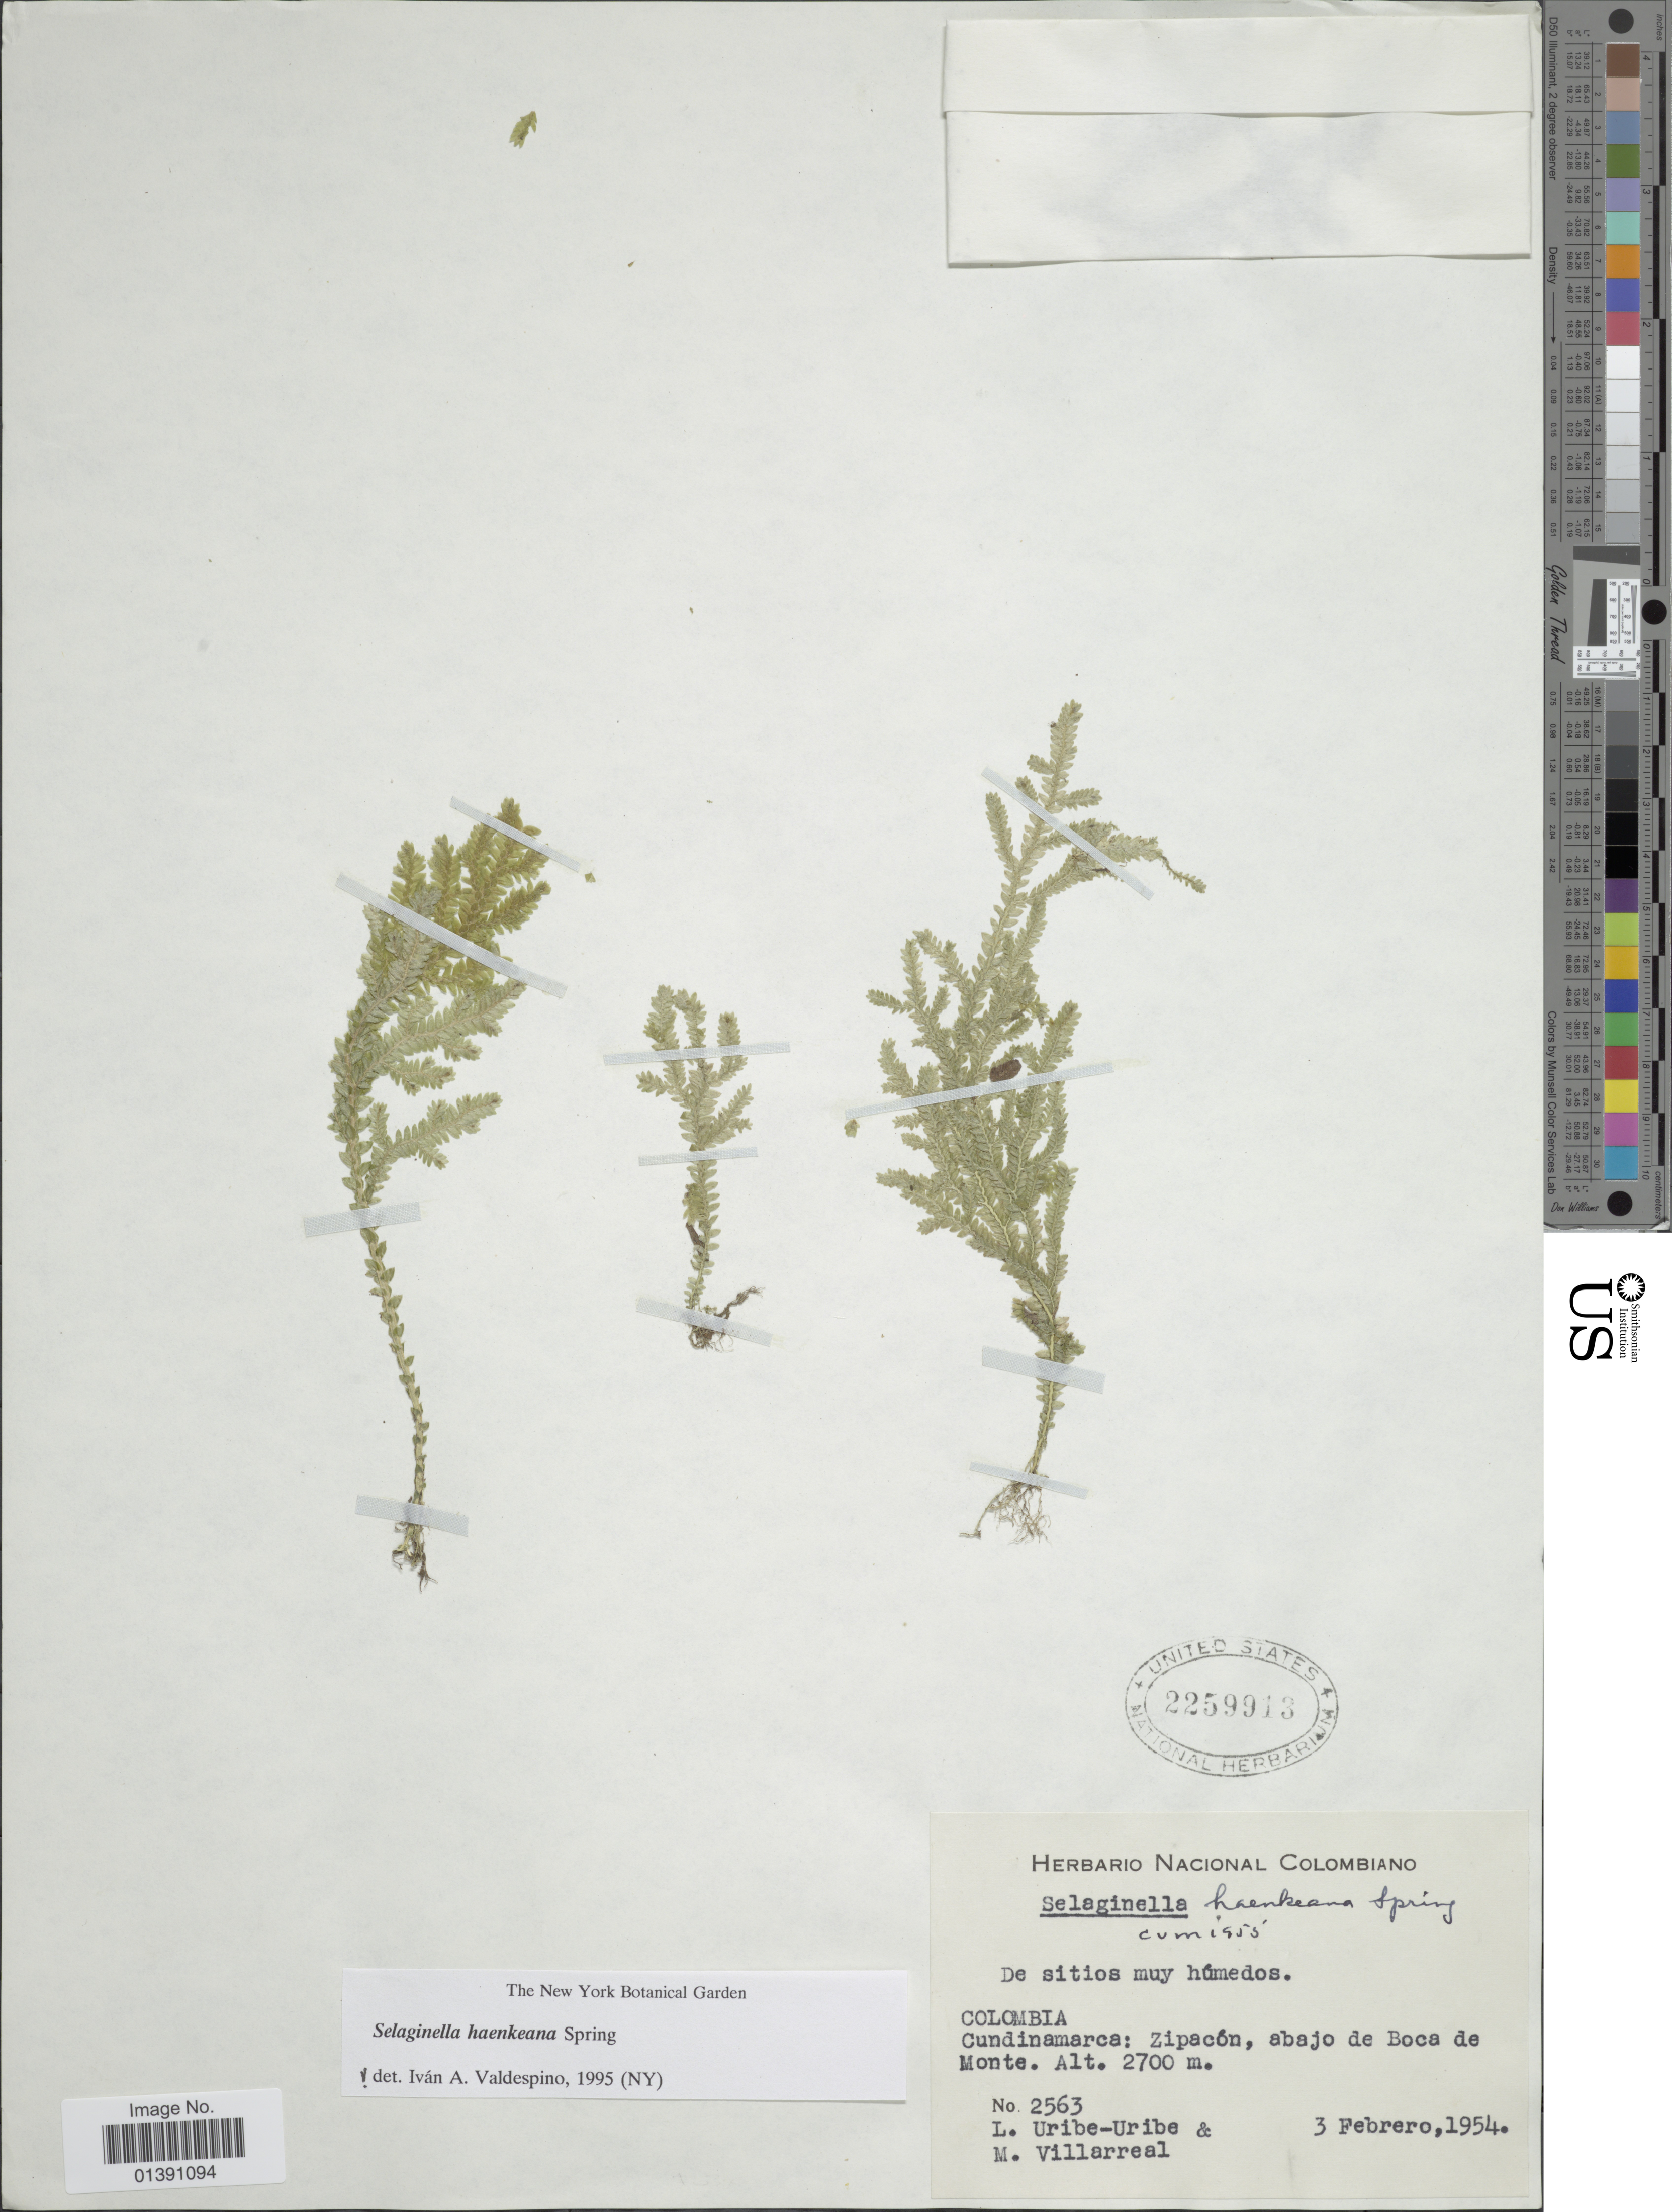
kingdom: Plantae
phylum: Tracheophyta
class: Lycopodiopsida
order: Selaginellales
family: Selaginellaceae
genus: Selaginella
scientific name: Selaginella haenkeana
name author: Spring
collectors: L. Uribe & M. Villareal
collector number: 2563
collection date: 1954-02-03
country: Colombia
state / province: Cundinamarca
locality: Zipacón, abajo de Boca de Monte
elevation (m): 2700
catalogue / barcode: US 2259913